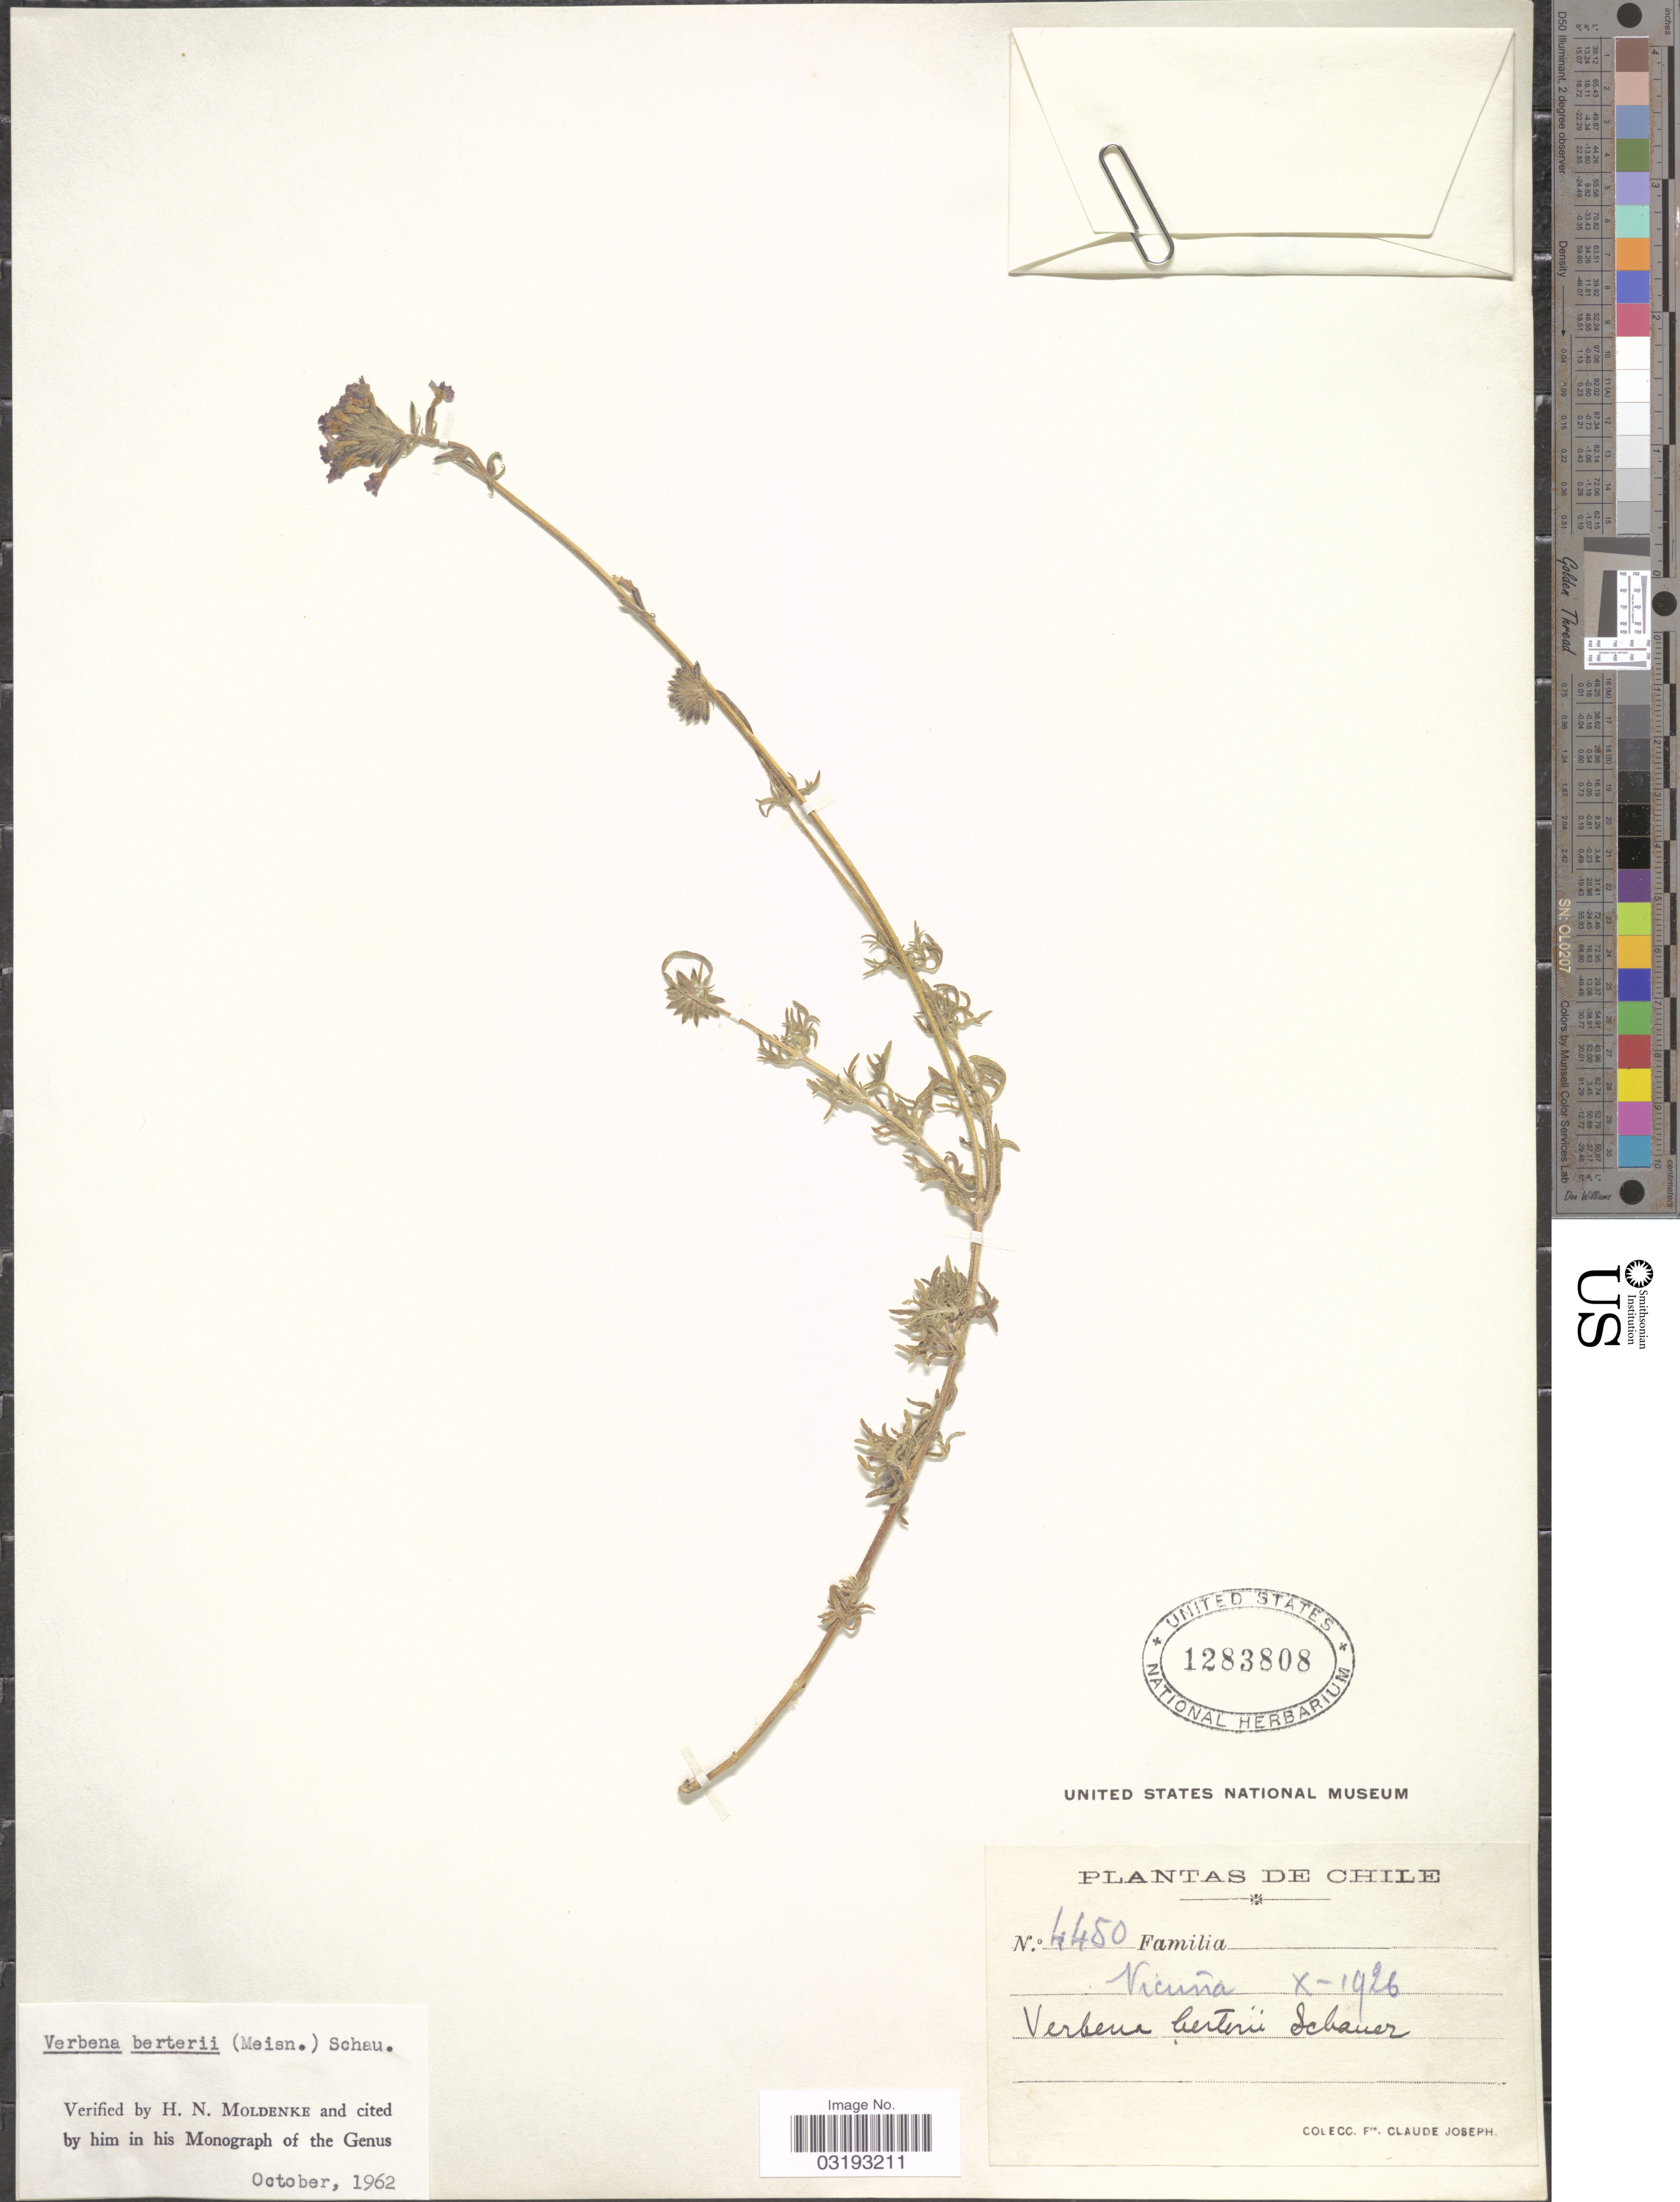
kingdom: Plantae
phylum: Tracheophyta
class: Magnoliopsida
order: Lamiales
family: Verbenaceae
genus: Verbena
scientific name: Verbena berteroi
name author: (Meisn.) Schauer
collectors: Bro. Claude-Joseph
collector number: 4450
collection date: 1926-10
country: Chile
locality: Vicuña.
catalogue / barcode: US 1283808